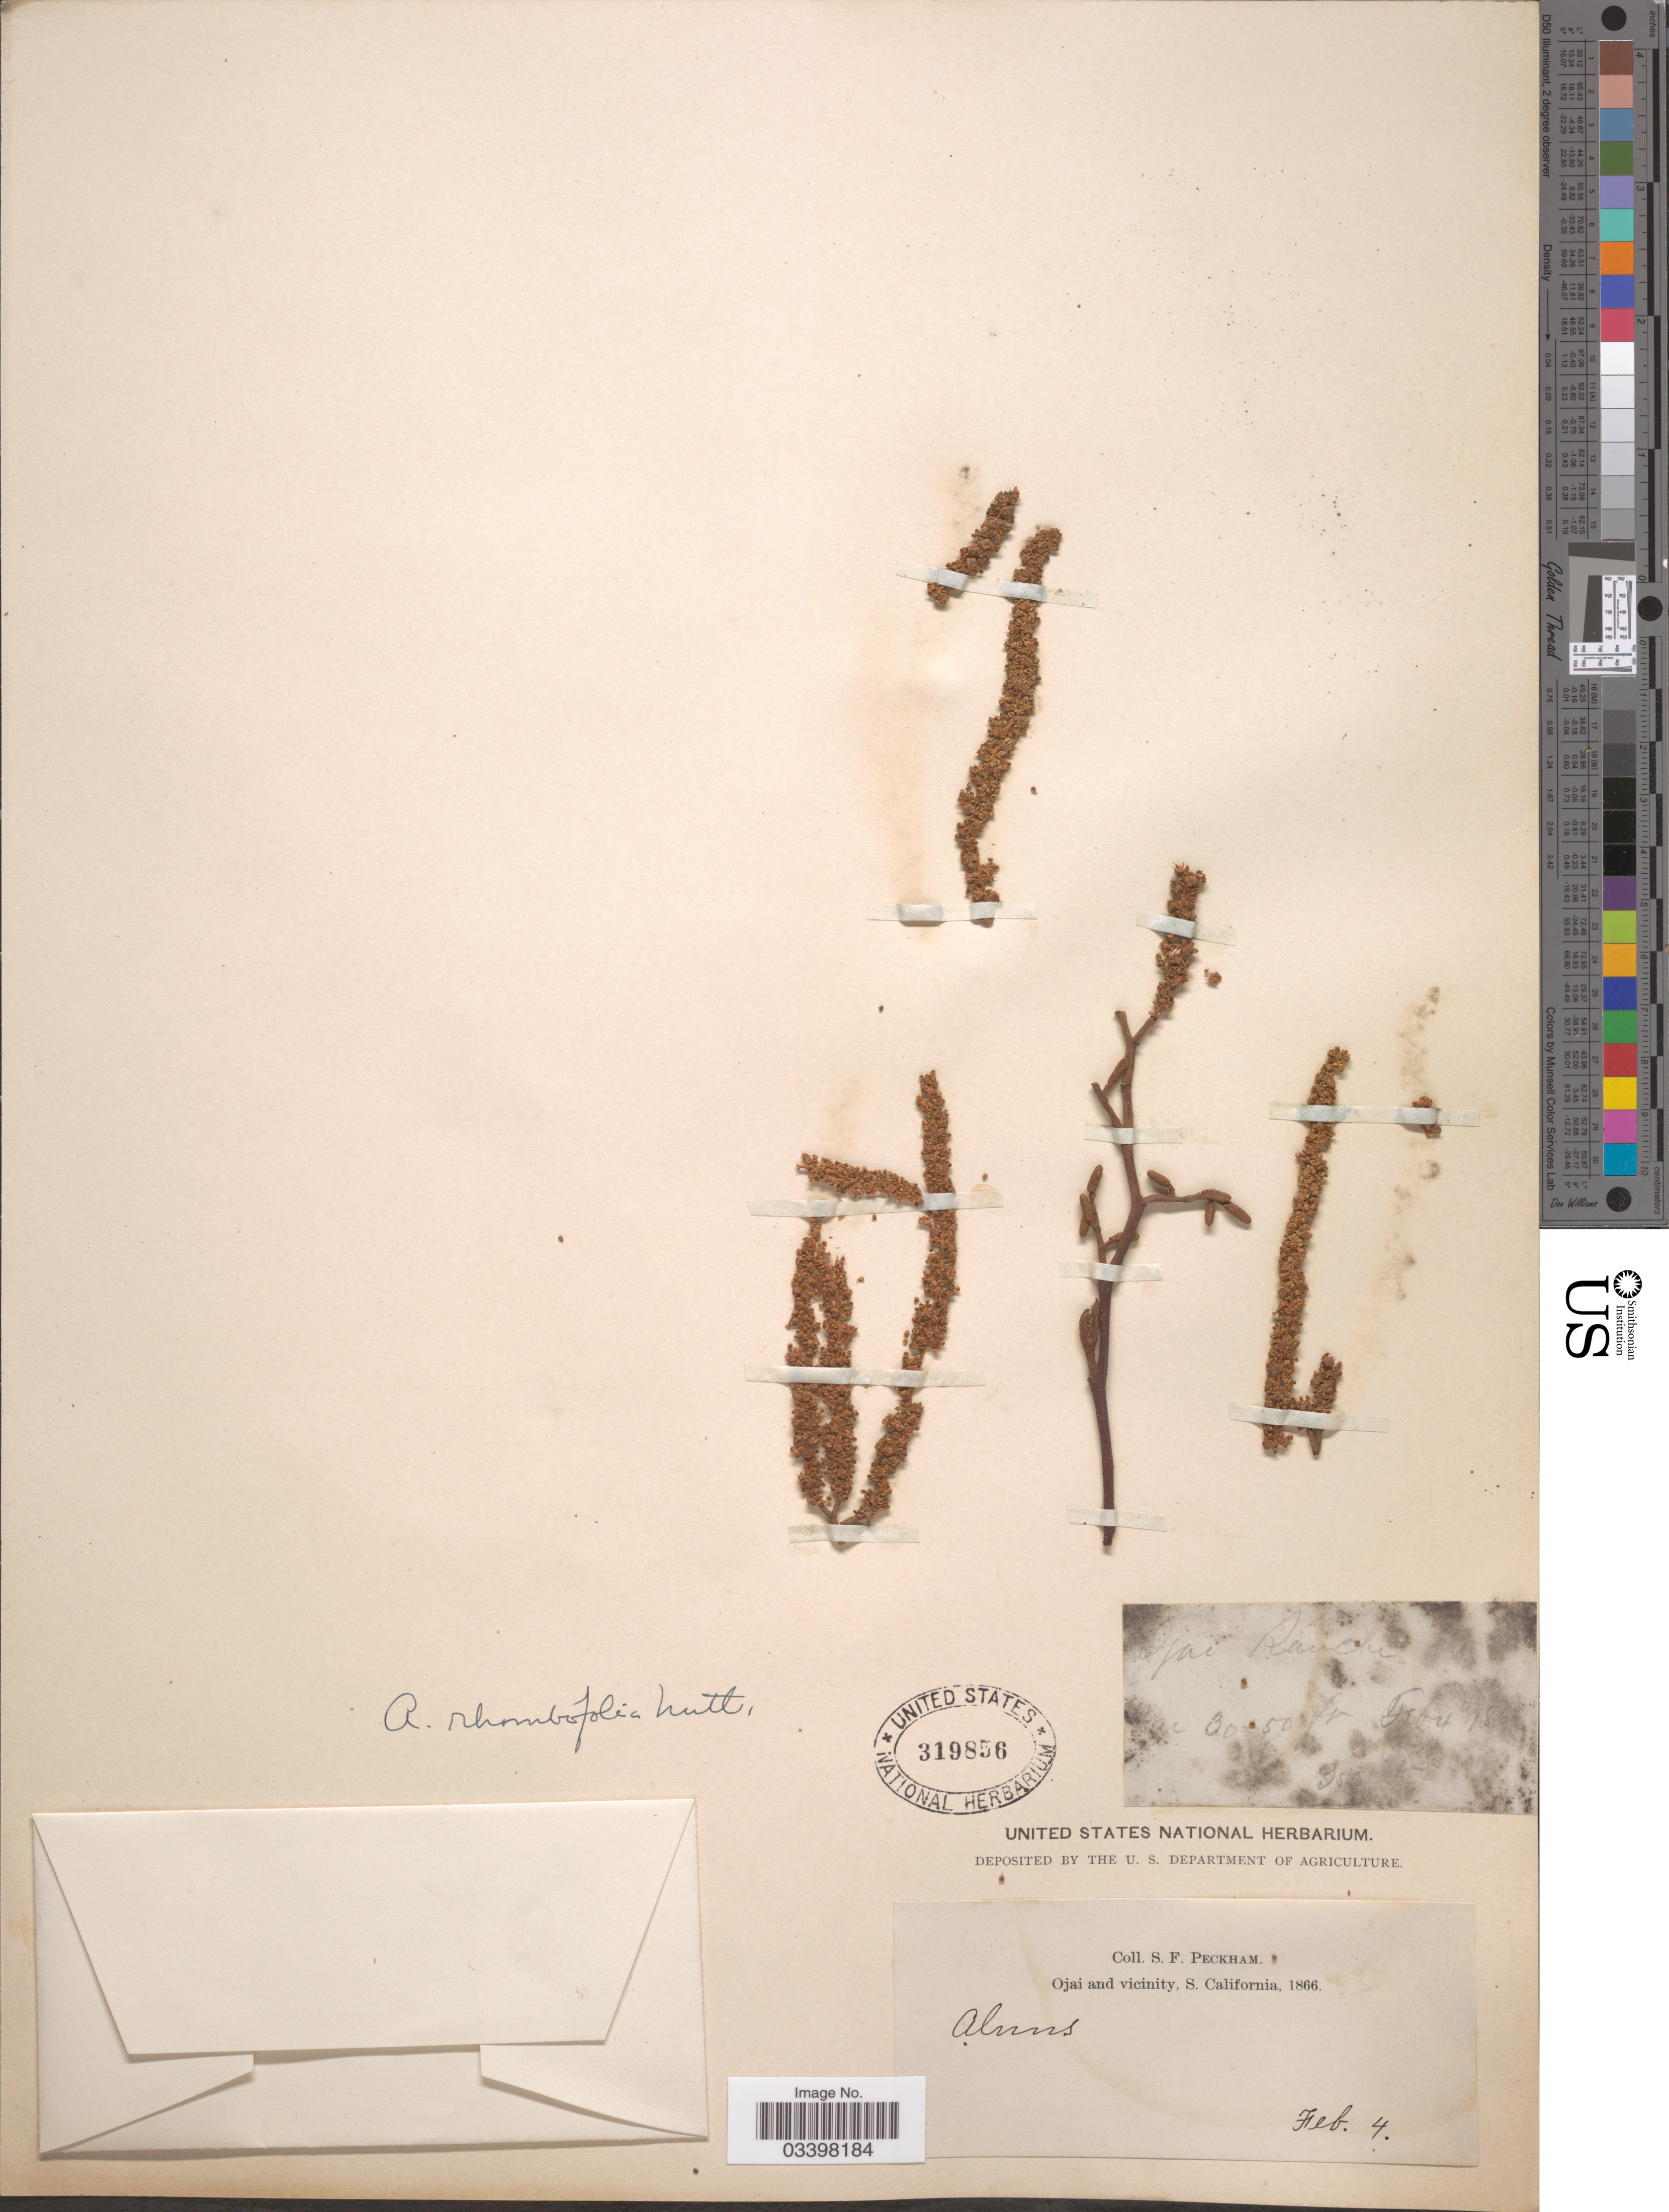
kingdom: Plantae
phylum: Tracheophyta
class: Magnoliopsida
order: Fagales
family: Betulaceae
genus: Alnus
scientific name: Alnus rhombifolia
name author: Nutt.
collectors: S. Peckham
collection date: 1866-02-04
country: United States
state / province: California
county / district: Ventura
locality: Ojai and vicinity. Ojai Ranch.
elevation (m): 107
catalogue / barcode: US 319856